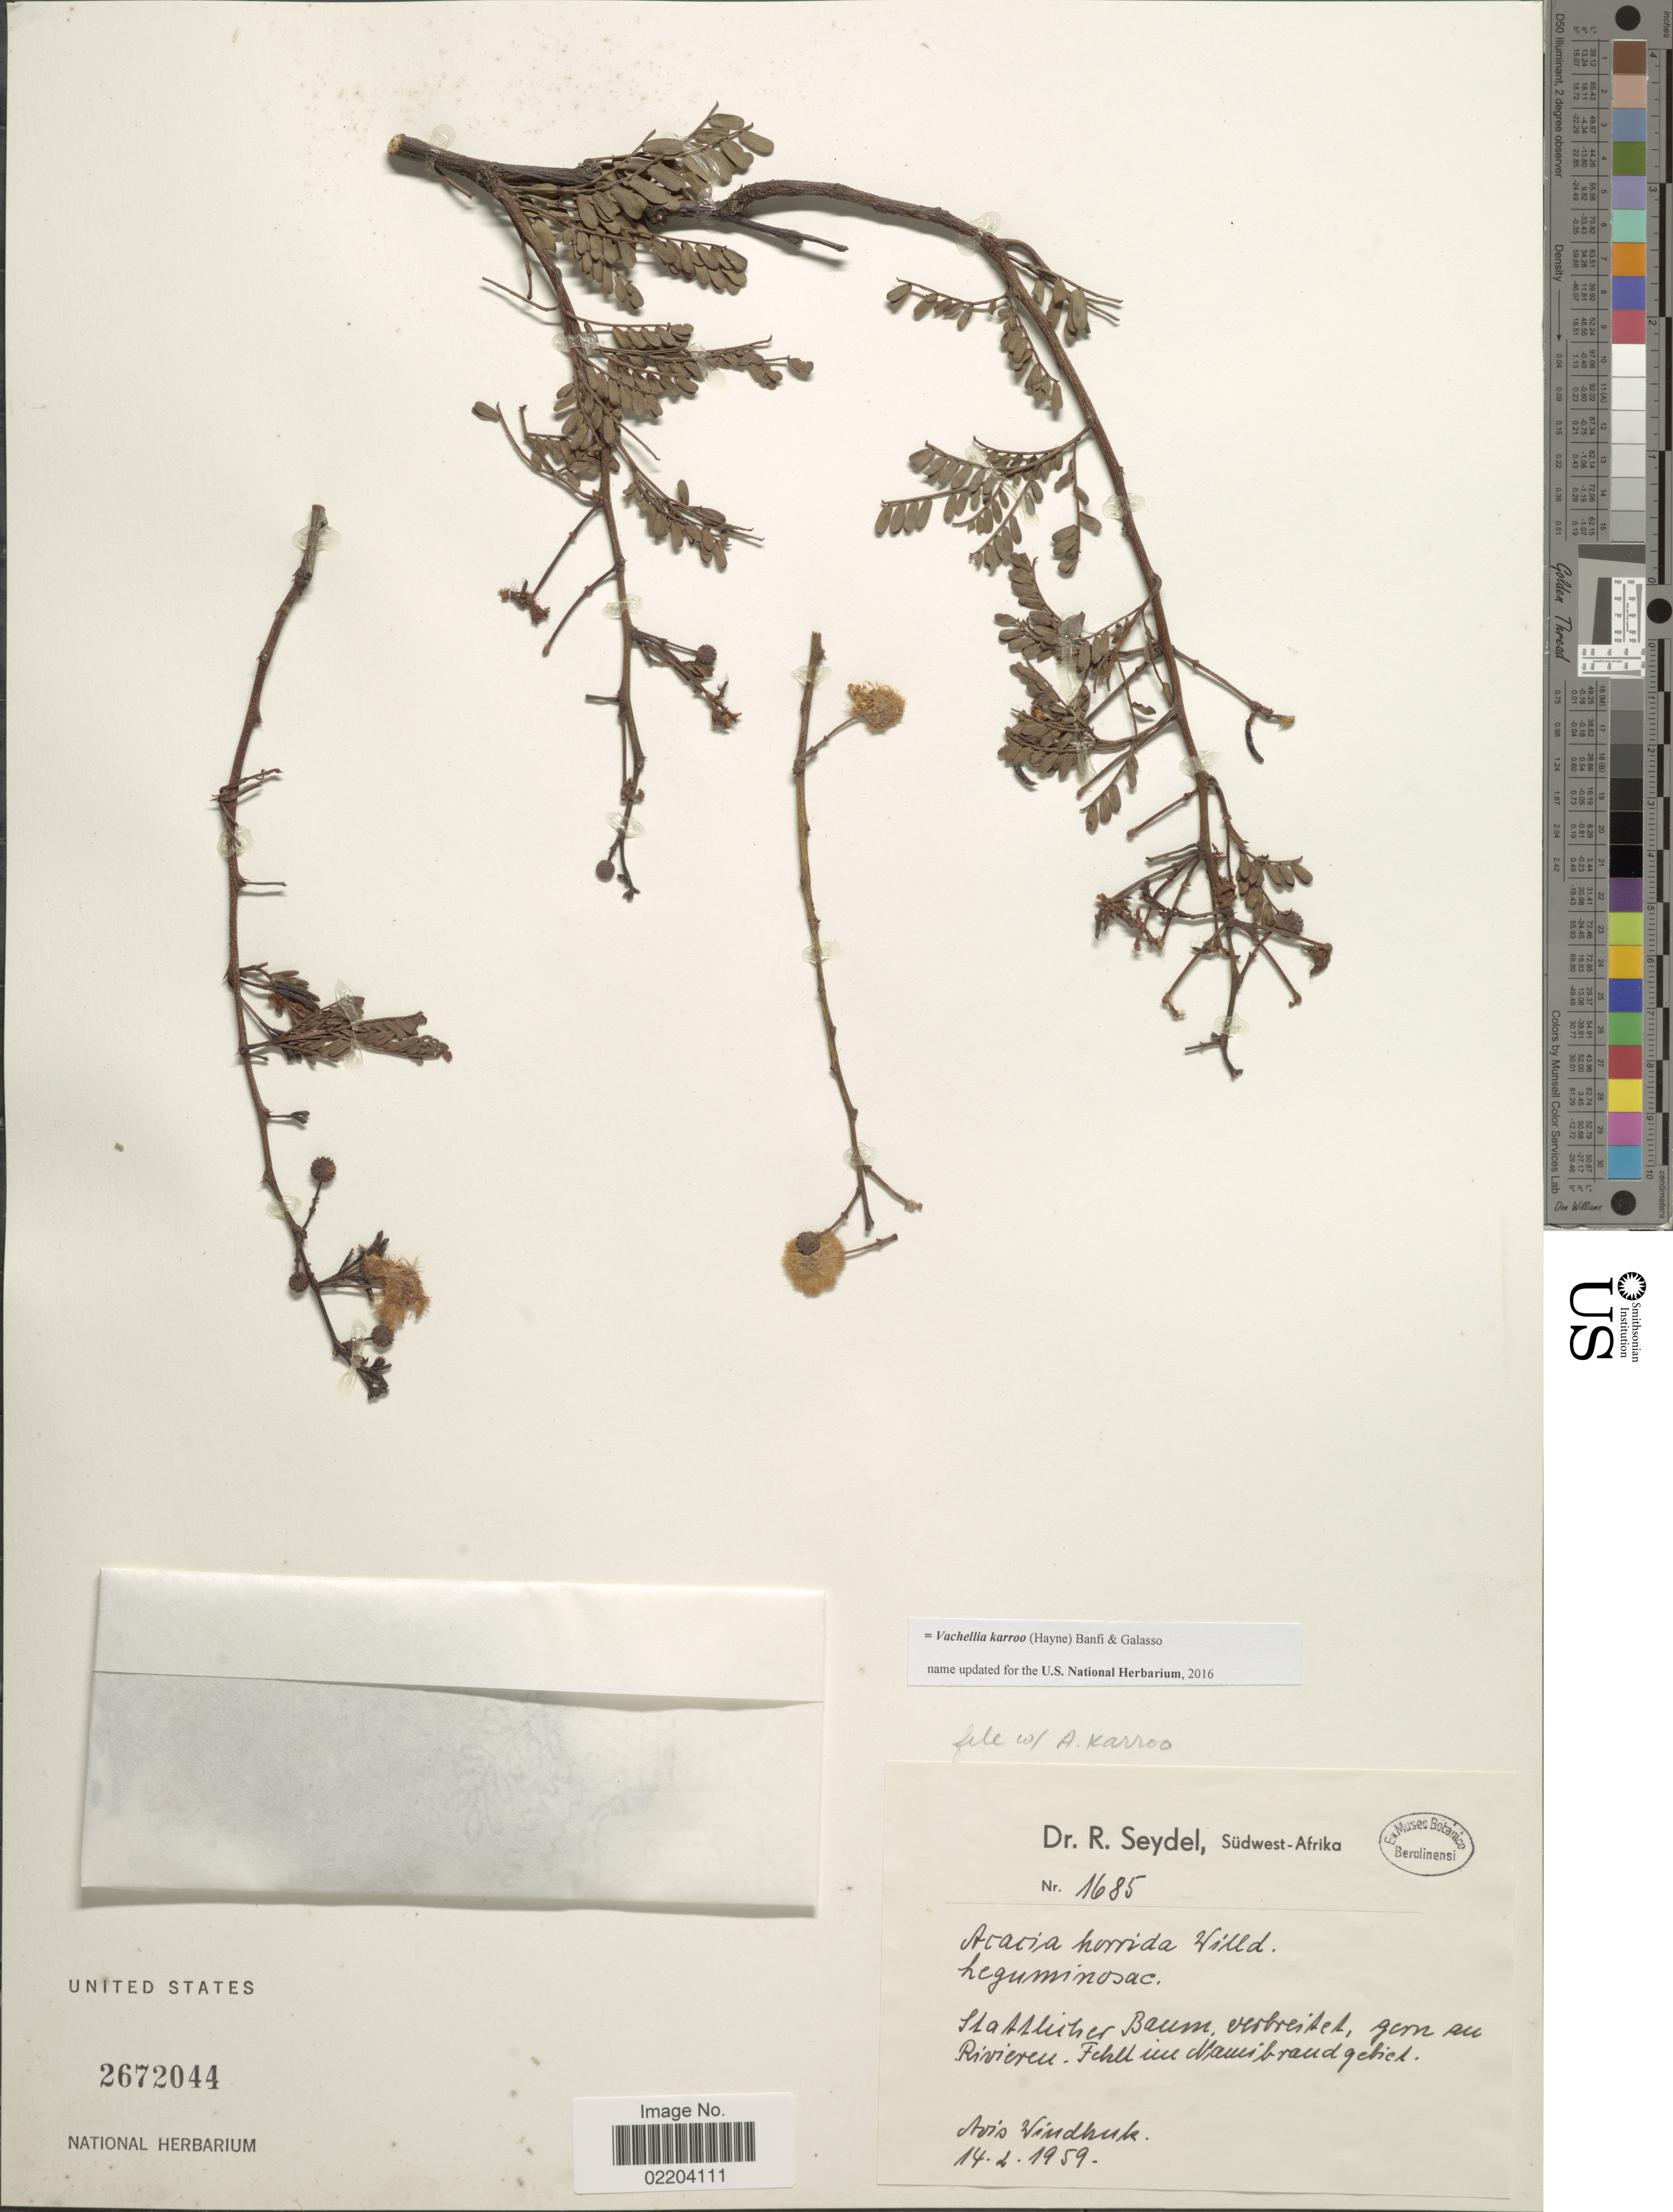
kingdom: Plantae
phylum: Tracheophyta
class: Magnoliopsida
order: Fabales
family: Fabaceae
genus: Vachellia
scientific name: Vachellia karroo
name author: (Hayne) Banfi & Galasso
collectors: R. Seydel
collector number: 1685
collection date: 1959-02-14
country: Namibia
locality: Avis Windhuk.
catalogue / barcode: US 2672044